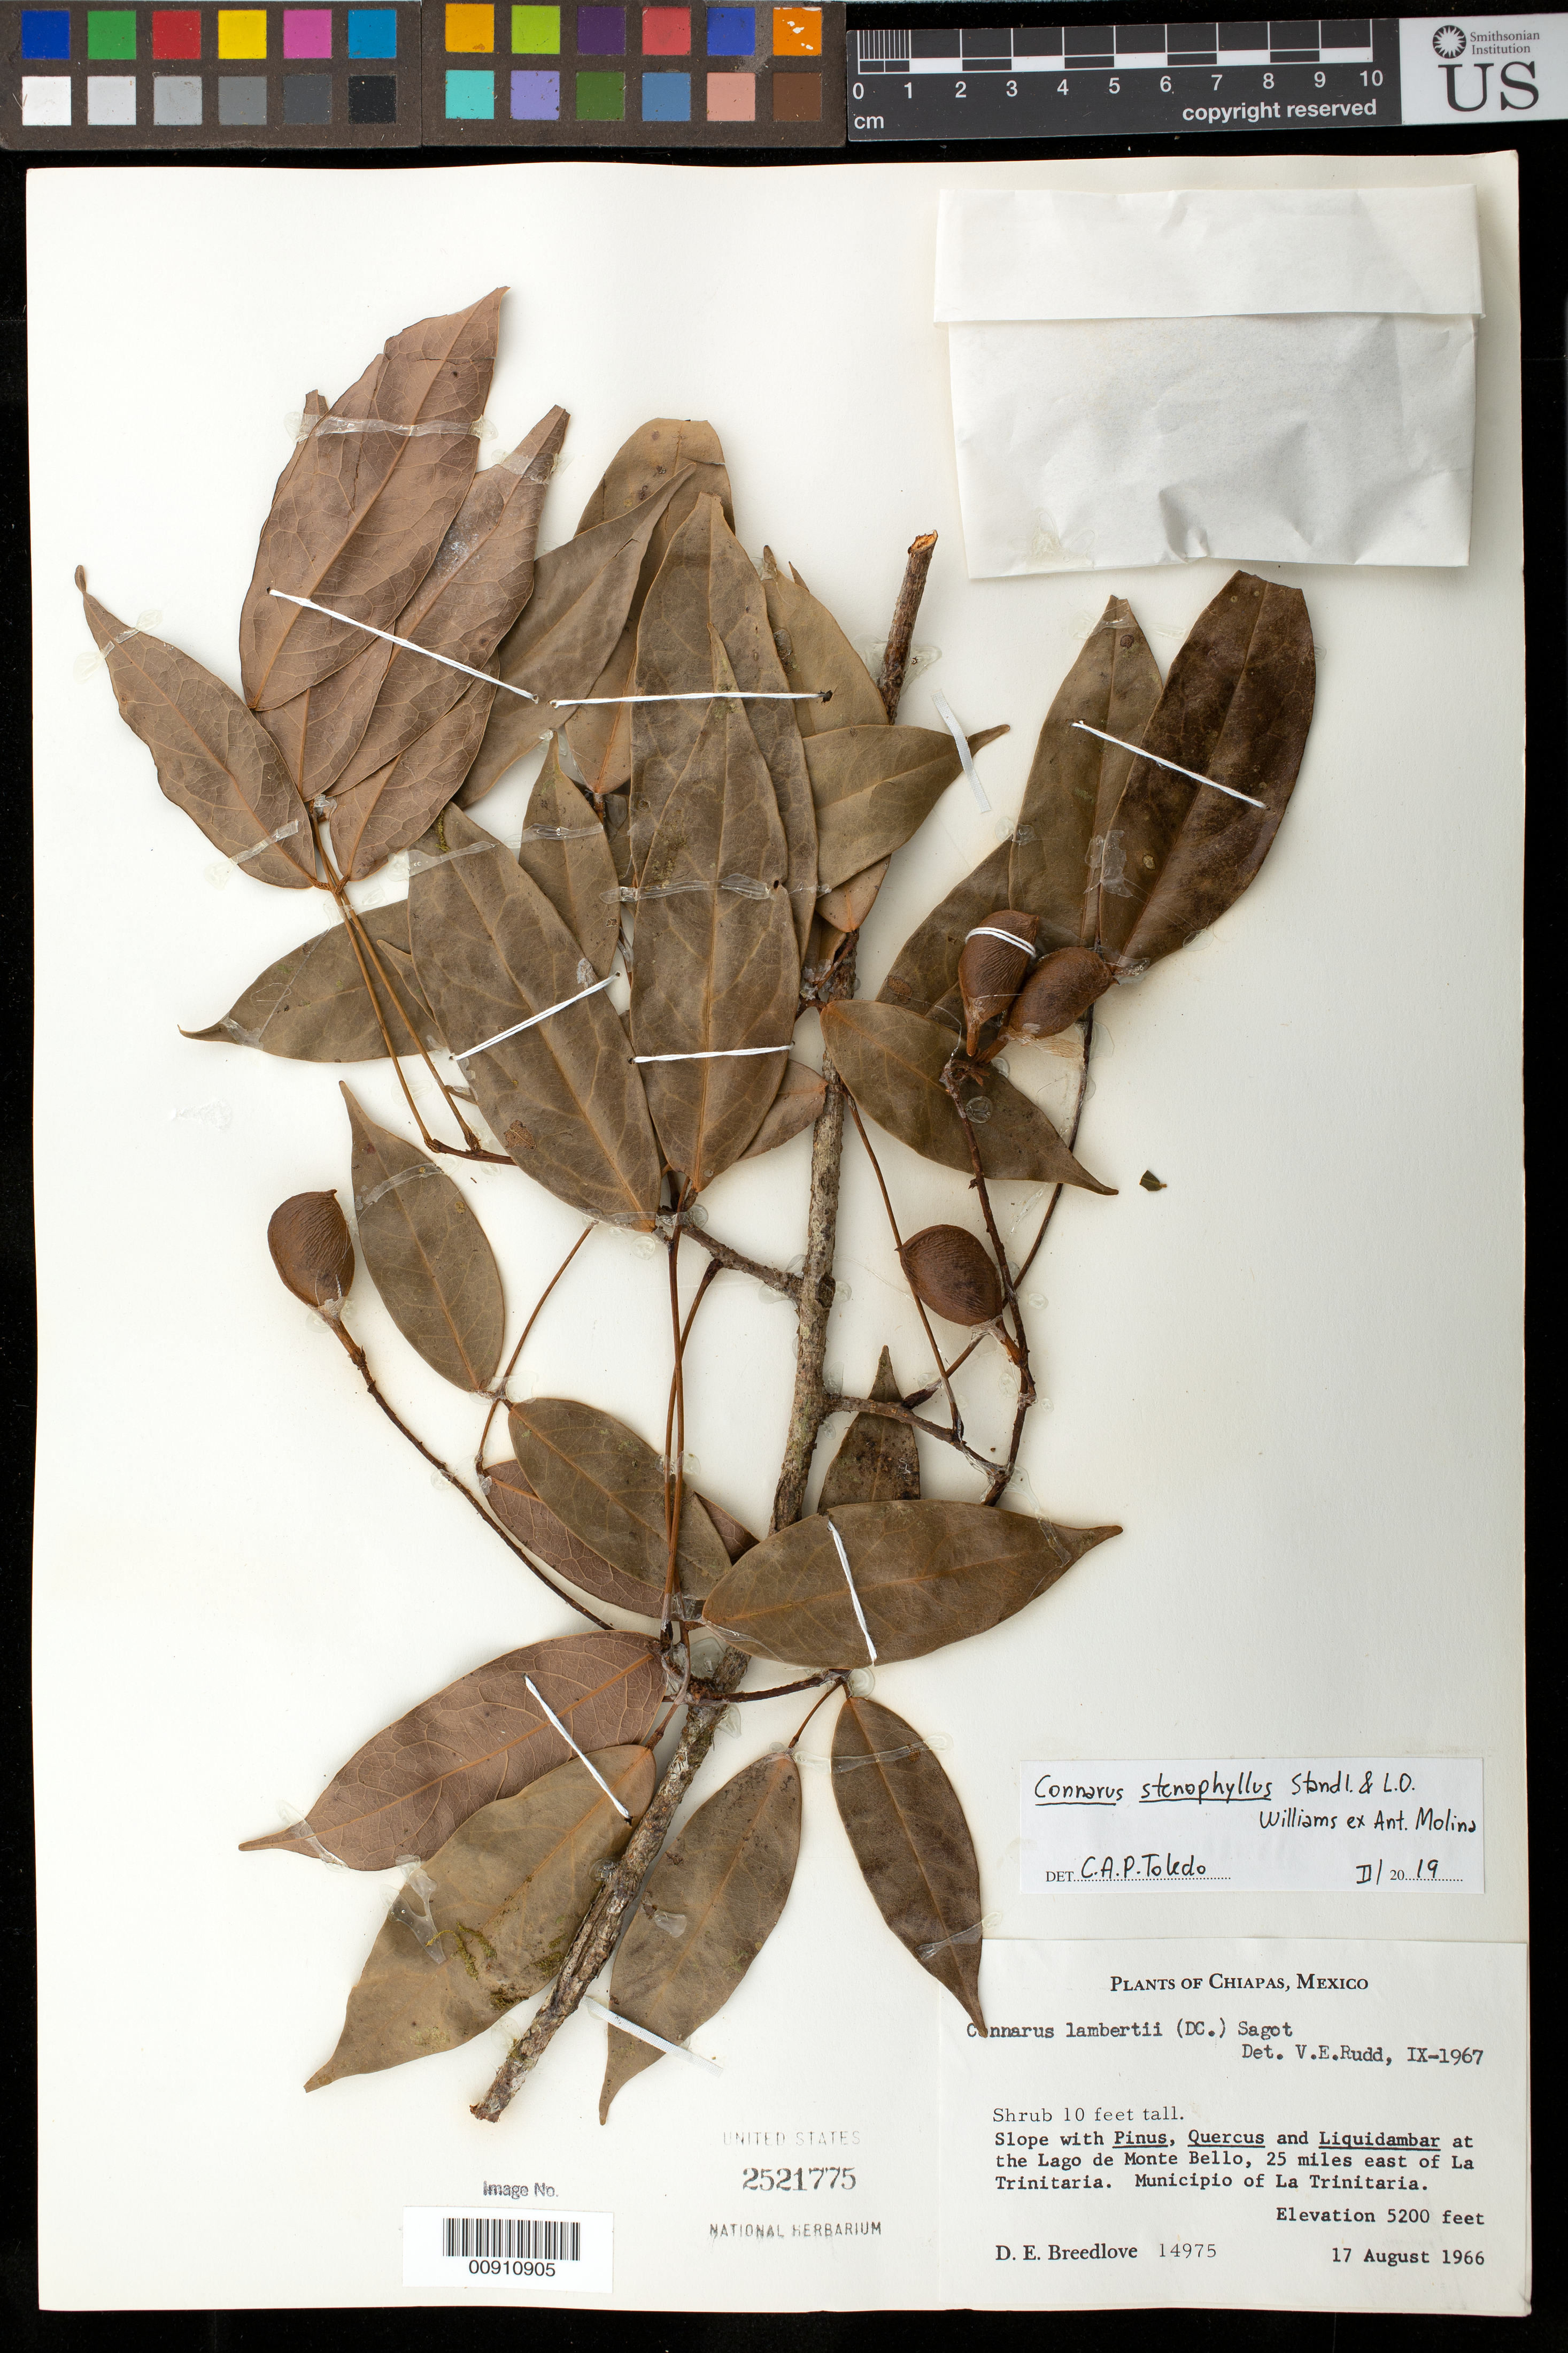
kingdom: Plantae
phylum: Tracheophyta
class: Magnoliopsida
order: Oxalidales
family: Connaraceae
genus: Connarus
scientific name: Connarus stenophyllus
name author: Standl. & L.O. Williams ex Ant. Molina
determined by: Toledo, Cassio Augusto Patrocinio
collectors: D. E. Breedlove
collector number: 14975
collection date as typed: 17 Aug 1966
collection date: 1966-08-17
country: Mexico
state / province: Chiapas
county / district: Trinitaria, La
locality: Lago de Monte Bello, 25 miles east of La Trinitaria. Municipio of La Trinitaria, Chiapas.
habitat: Slope with Pinus, Quercus, and Liquidambar.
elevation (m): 1585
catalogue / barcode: US 2521775